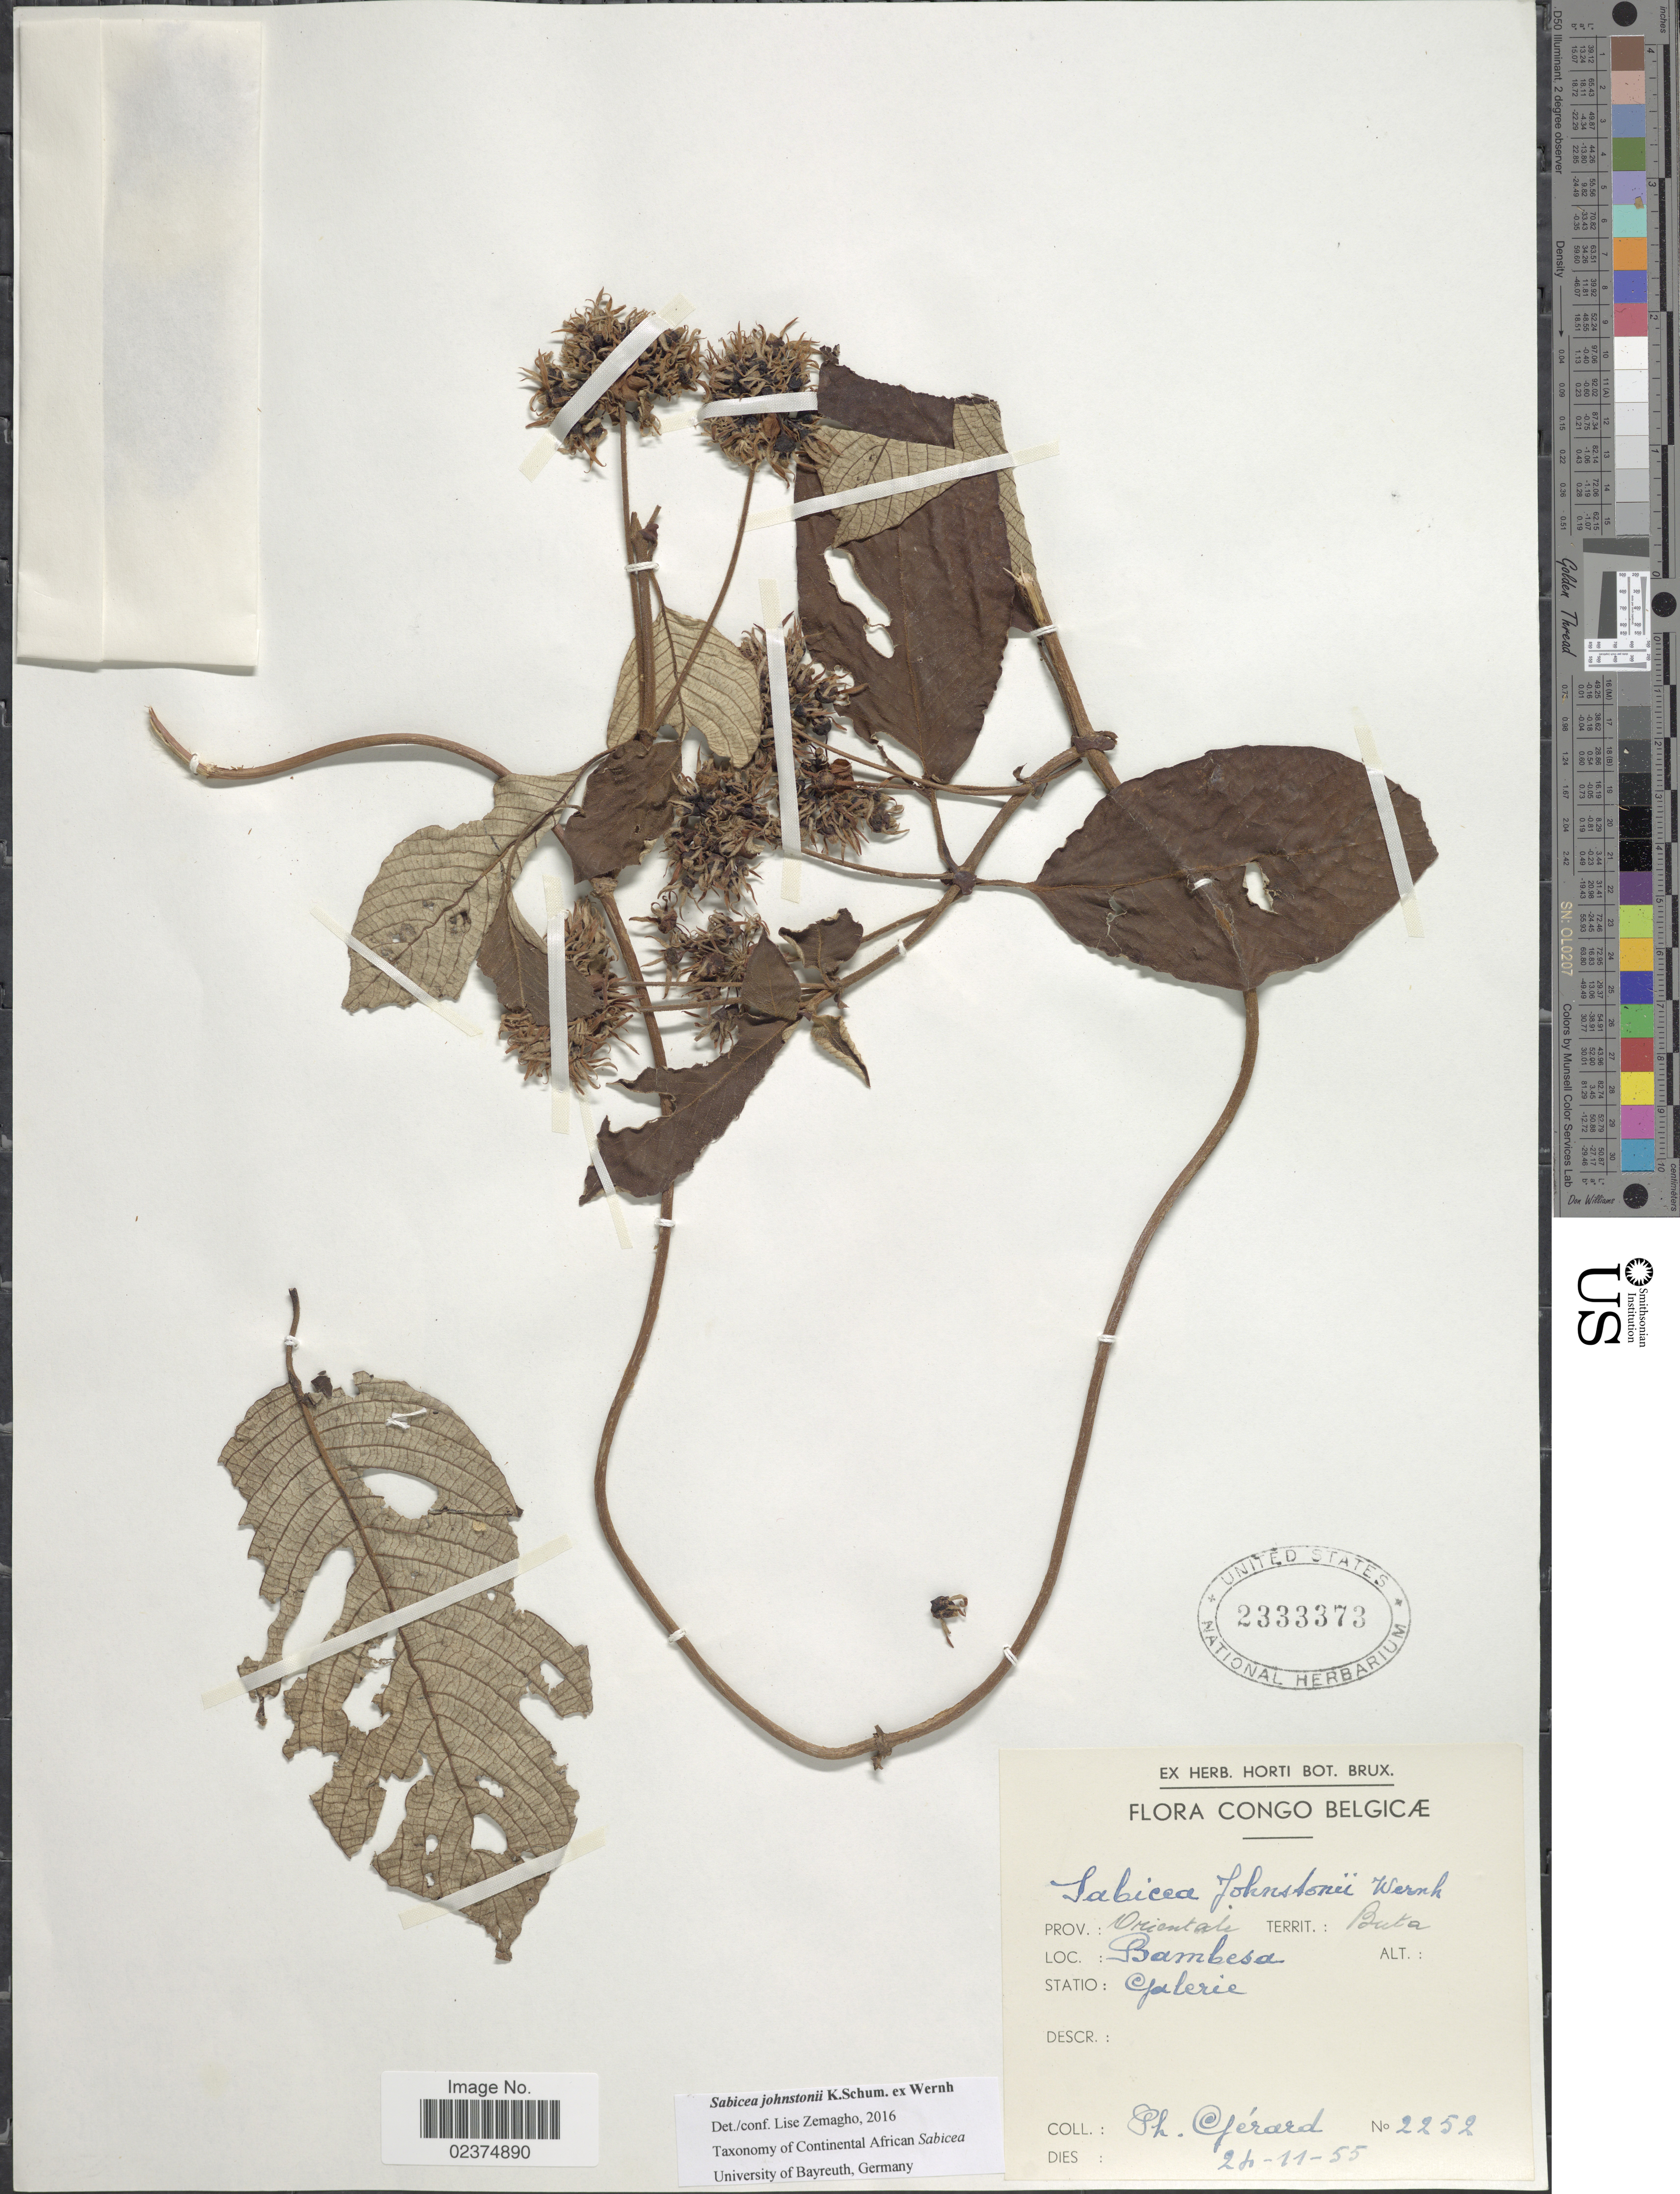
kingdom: Plantae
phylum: Tracheophyta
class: Magnoliopsida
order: Gentianales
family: Rubiaceae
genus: Sabicea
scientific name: Sabicea johnstonii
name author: K. Schum. ex Wernham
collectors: P. Gerard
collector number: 2252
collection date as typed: Transcribed d/m/y: 24/11/55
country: Congo, Democratic Republic of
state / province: Bas-Uele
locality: Congo Belgicae. Prov. Orientale. Territ.: Buta, Bambesa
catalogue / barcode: US 2333373